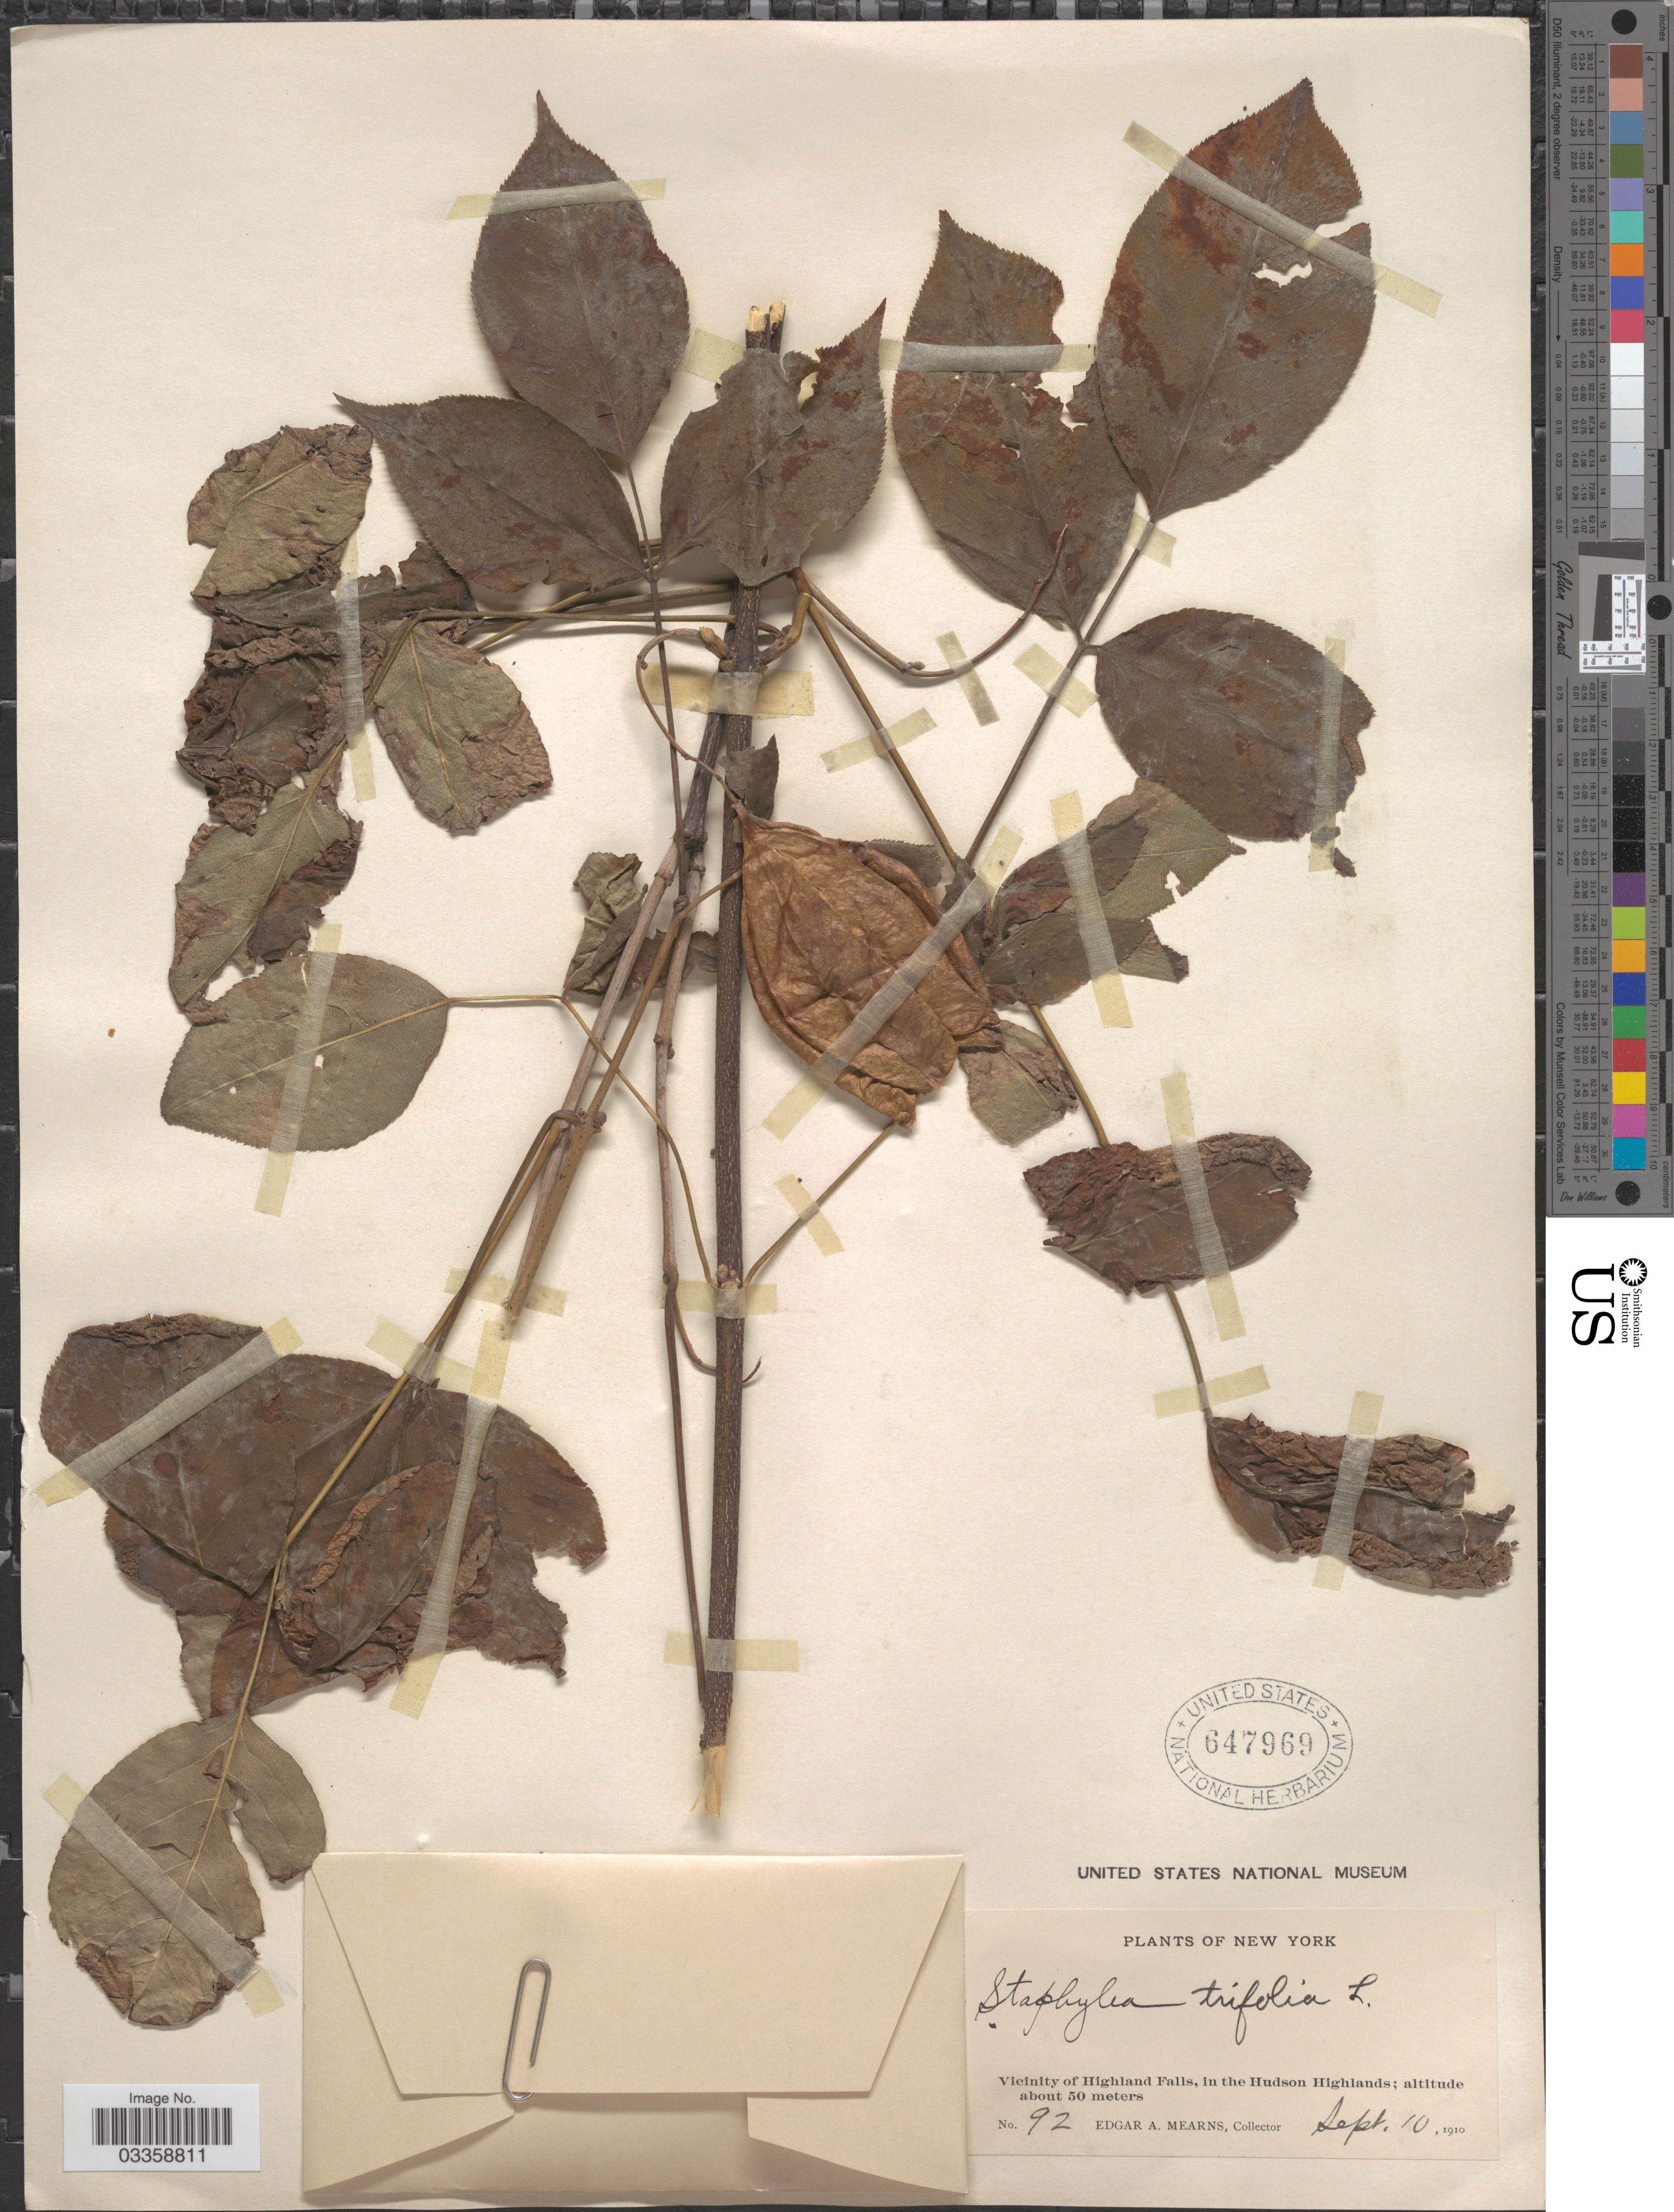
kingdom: Plantae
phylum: Tracheophyta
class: Magnoliopsida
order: Crossosomatales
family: Staphyleaceae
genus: Staphylea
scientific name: Staphylea trifolia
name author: L.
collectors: E. A. Mearns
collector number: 92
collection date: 1910-09-10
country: United States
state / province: New York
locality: Vicinity of Highland Falls, in the Hudson Highlands.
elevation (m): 50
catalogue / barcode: US 647969